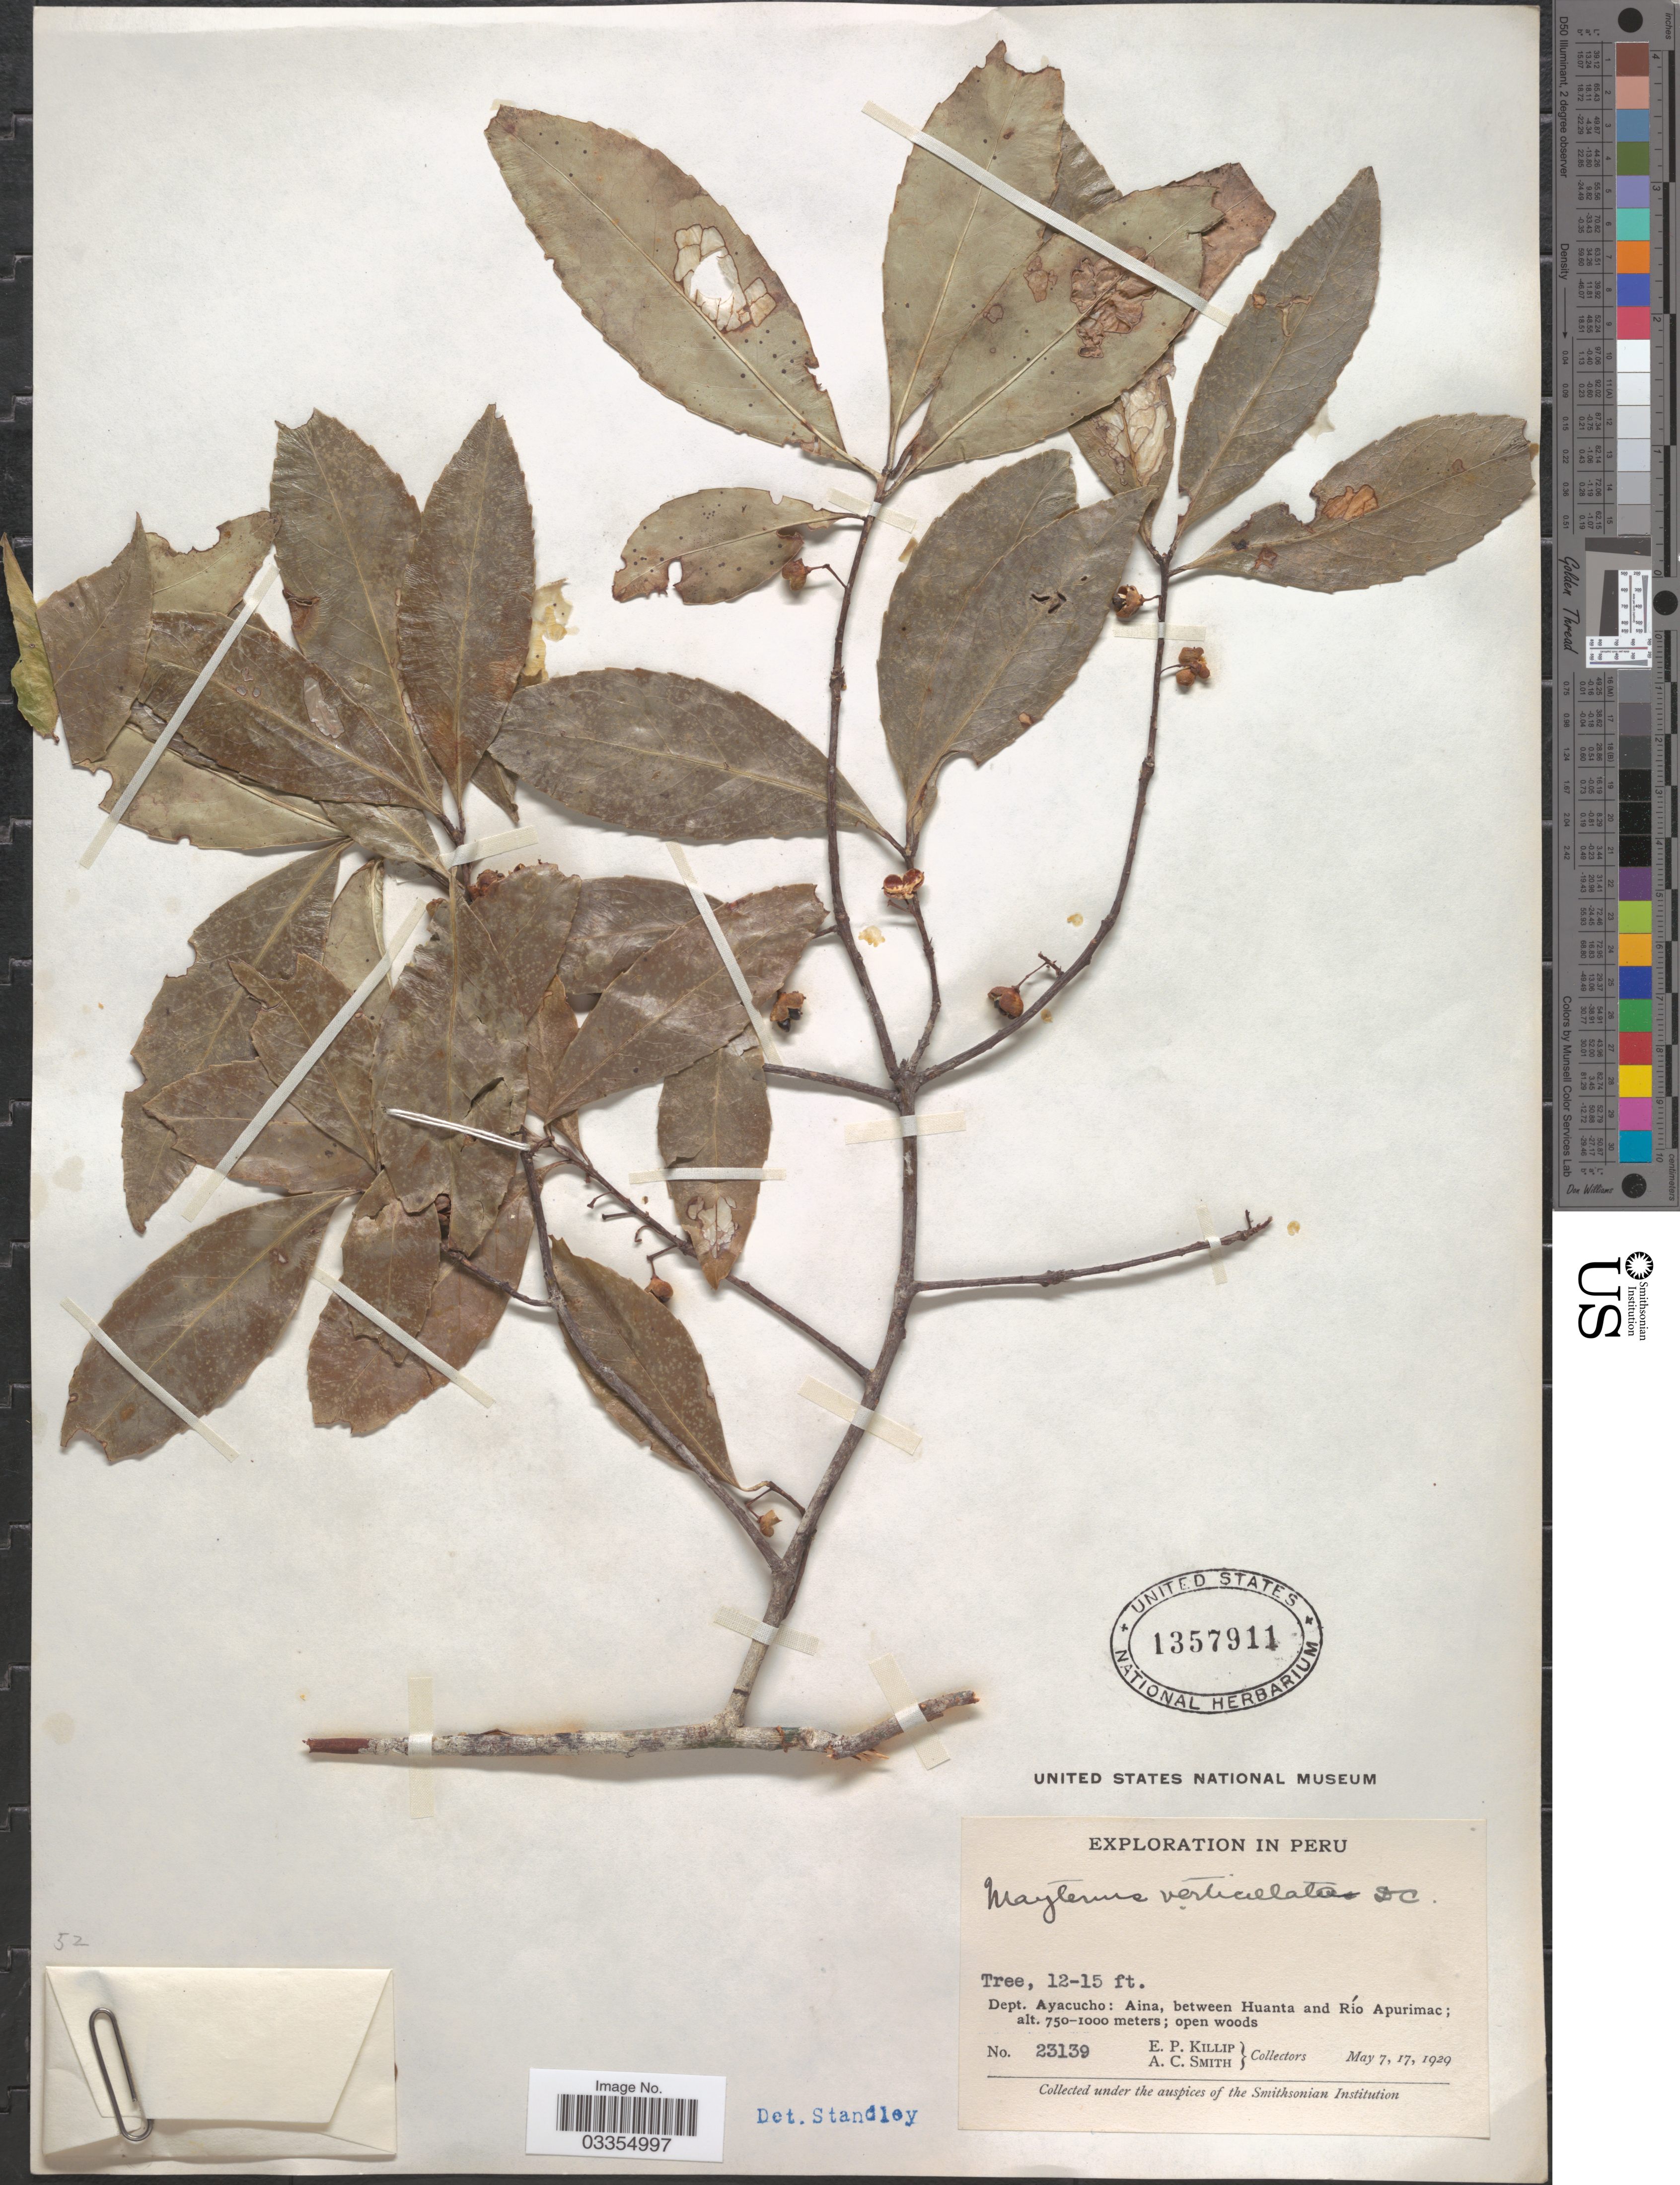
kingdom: Plantae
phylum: Tracheophyta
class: Magnoliopsida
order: Celastrales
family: Celastraceae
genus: Maytenus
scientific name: Maytenus verticillata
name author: (Ruiz & Pav.) DC.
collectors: E. P. Killip & A. C. Smith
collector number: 23139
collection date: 1929-05-07/1929-05-17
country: Peru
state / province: Ayacucho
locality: Dept. Ayacucho: Aina, between Huanta and Río Apurimac.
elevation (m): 750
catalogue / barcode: US 1357911